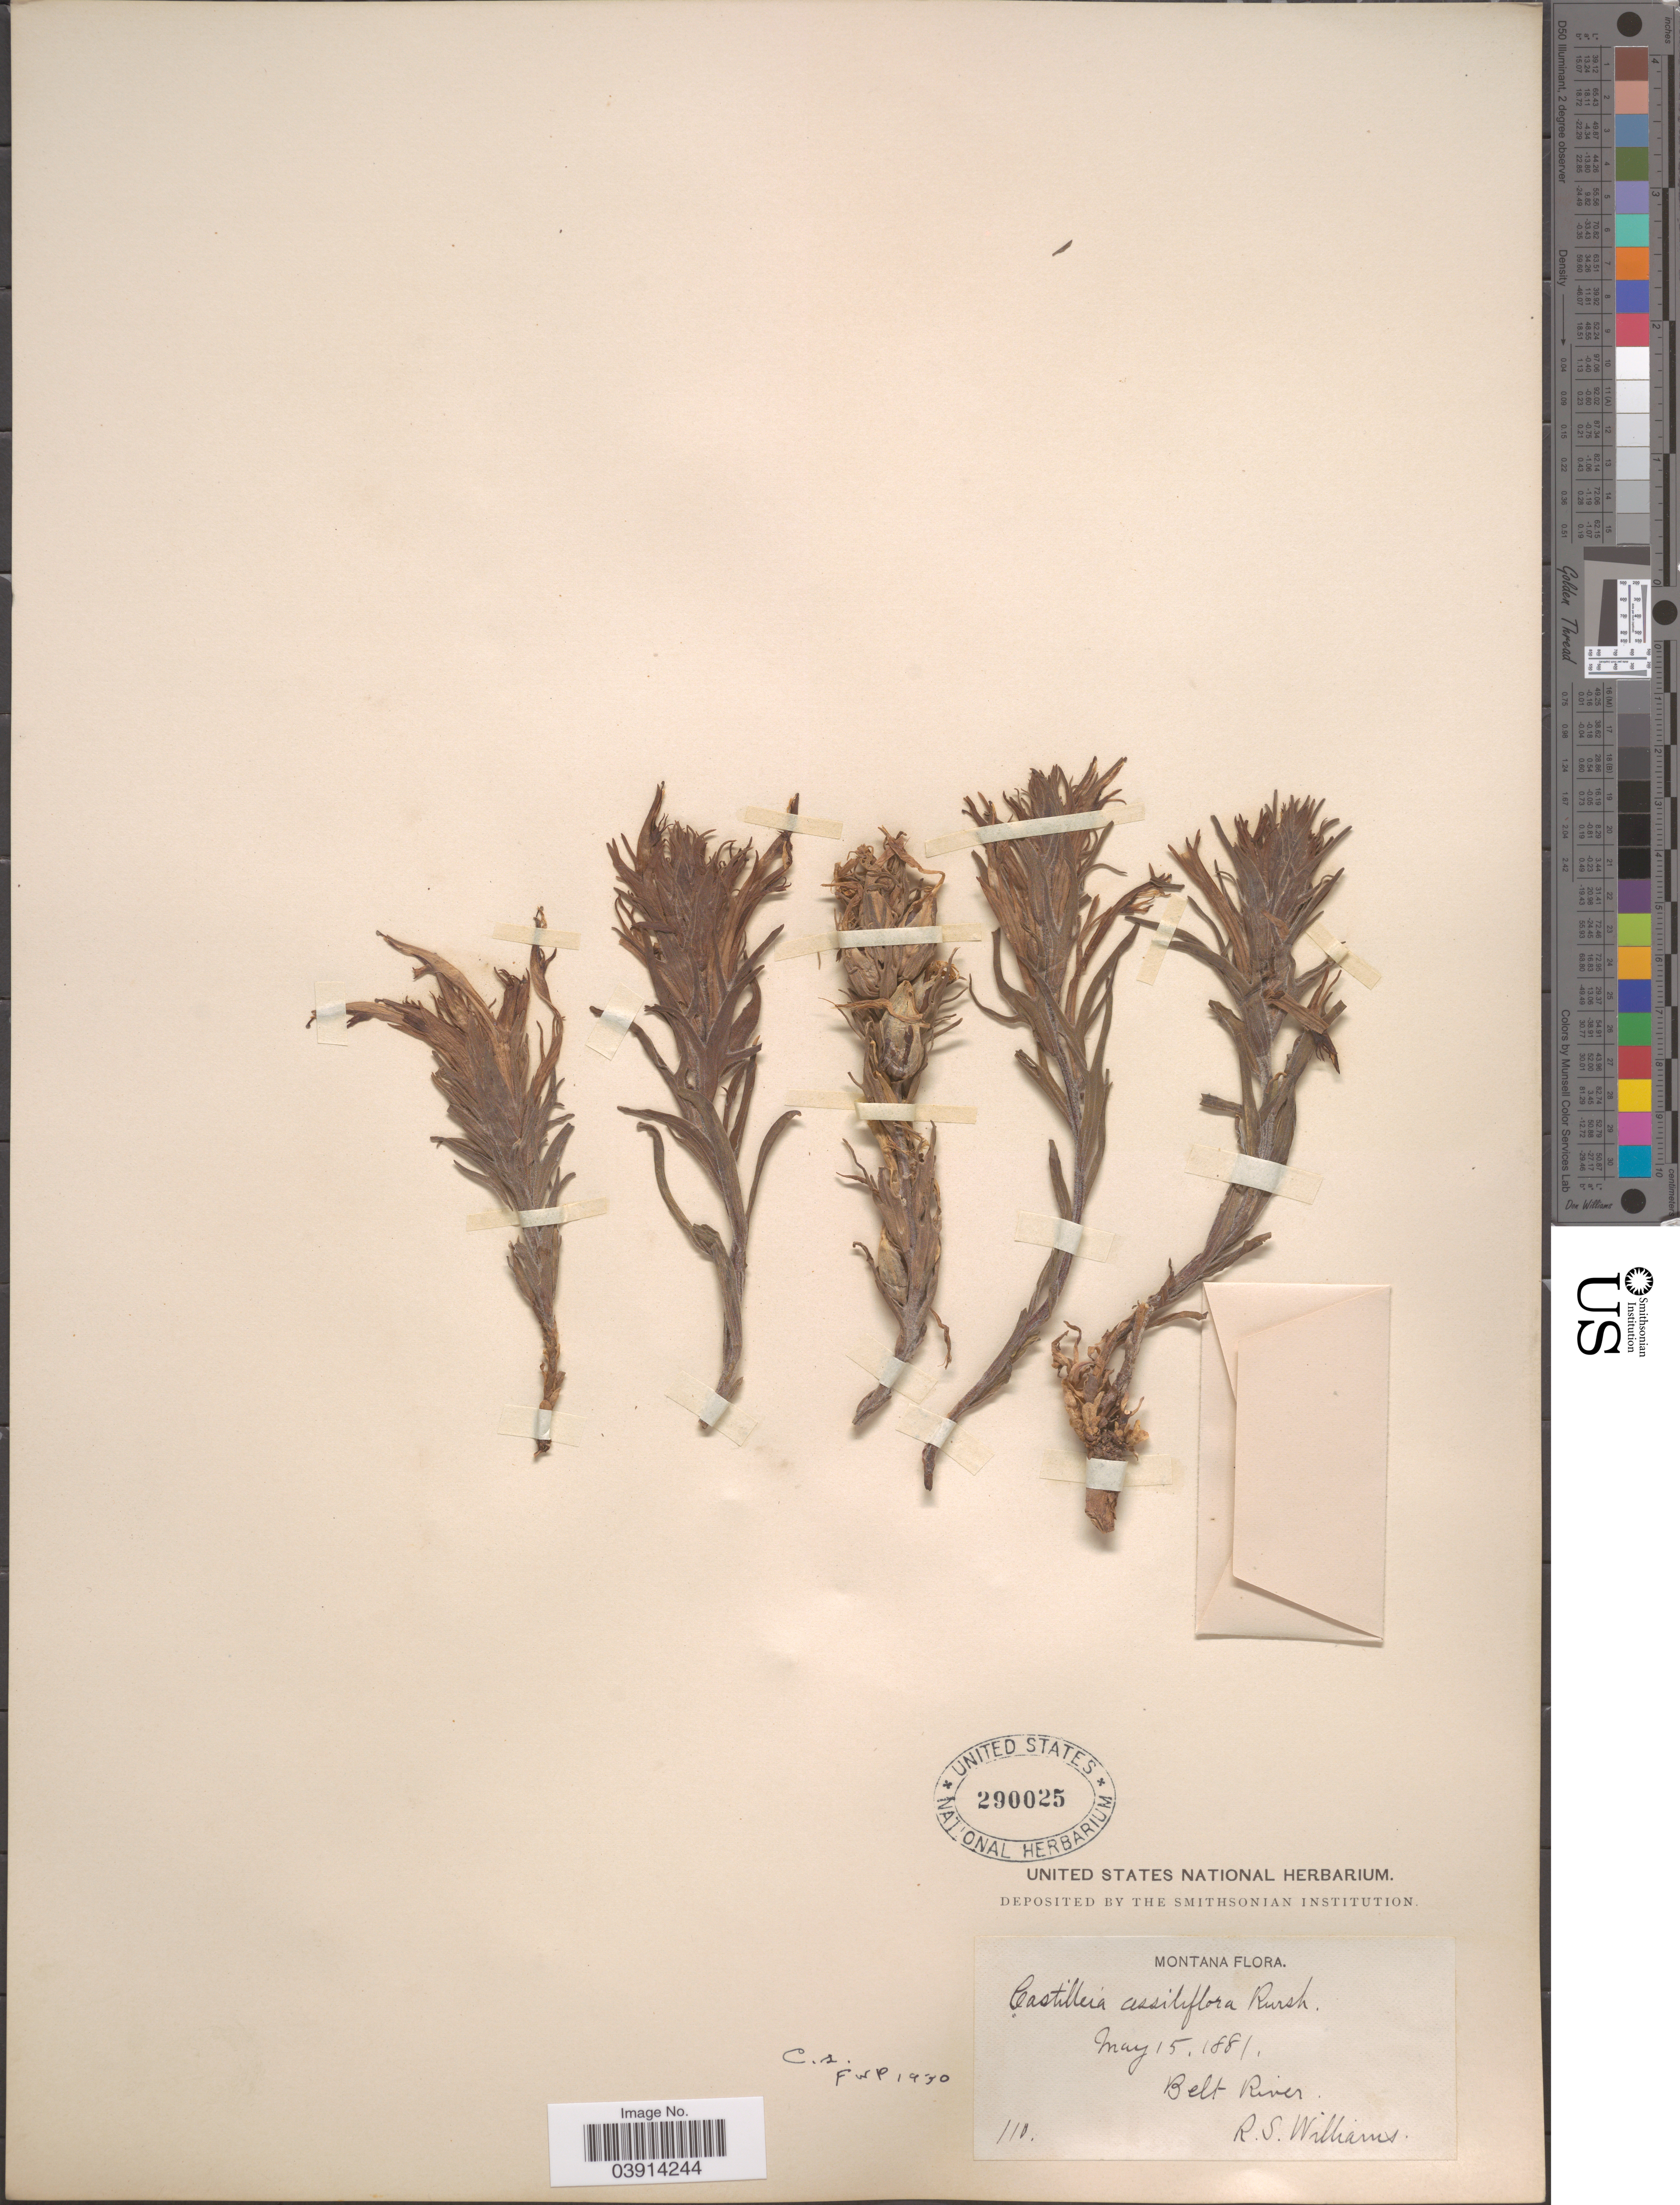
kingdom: Plantae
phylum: Tracheophyta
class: Magnoliopsida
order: Lamiales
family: Orobanchaceae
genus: Castilleja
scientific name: Castilleja sessiliflora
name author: Pursh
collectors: R. S. Williams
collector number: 110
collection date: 1881-05-15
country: United States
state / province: Montana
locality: Belt River.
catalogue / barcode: US 290025